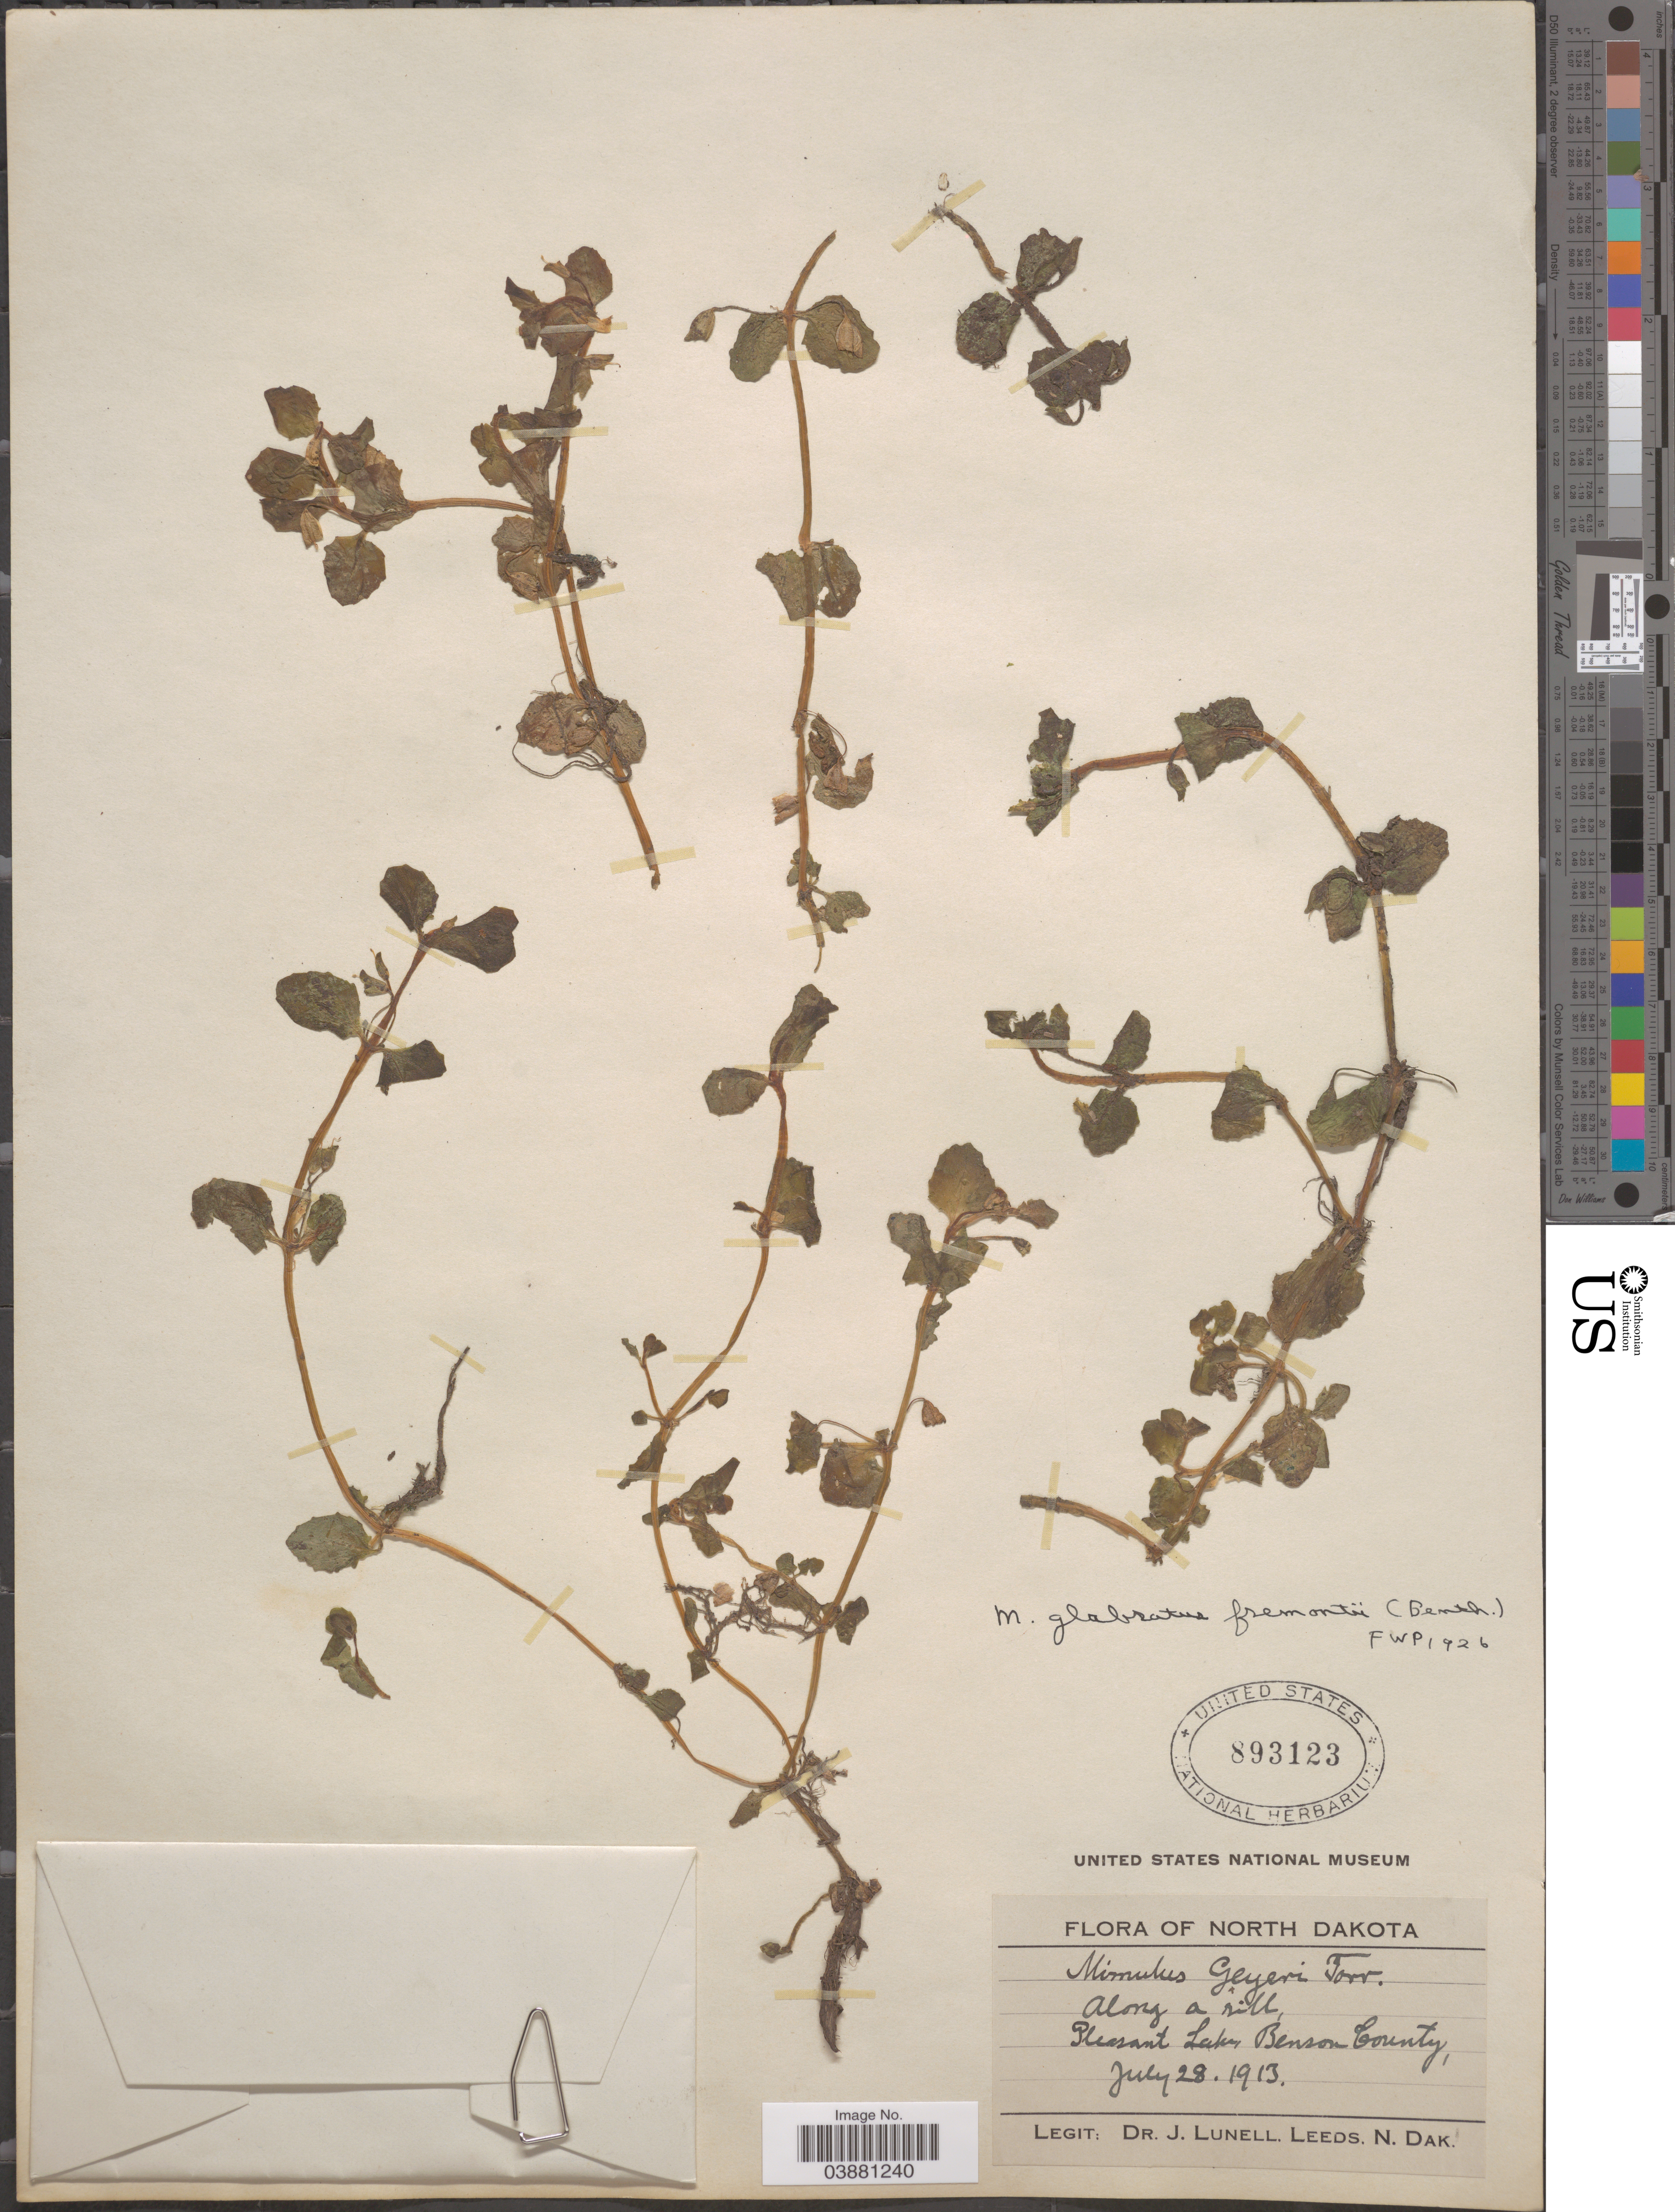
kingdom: Plantae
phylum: Tracheophyta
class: Magnoliopsida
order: Lamiales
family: Phrymaceae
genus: Mimulus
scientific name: Mimulus glabratus var. fremontii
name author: Kunth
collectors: J. Lunell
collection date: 1913-07-28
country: United States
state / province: North Dakota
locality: Pleasant Lake, Benson County.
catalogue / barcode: US 893123